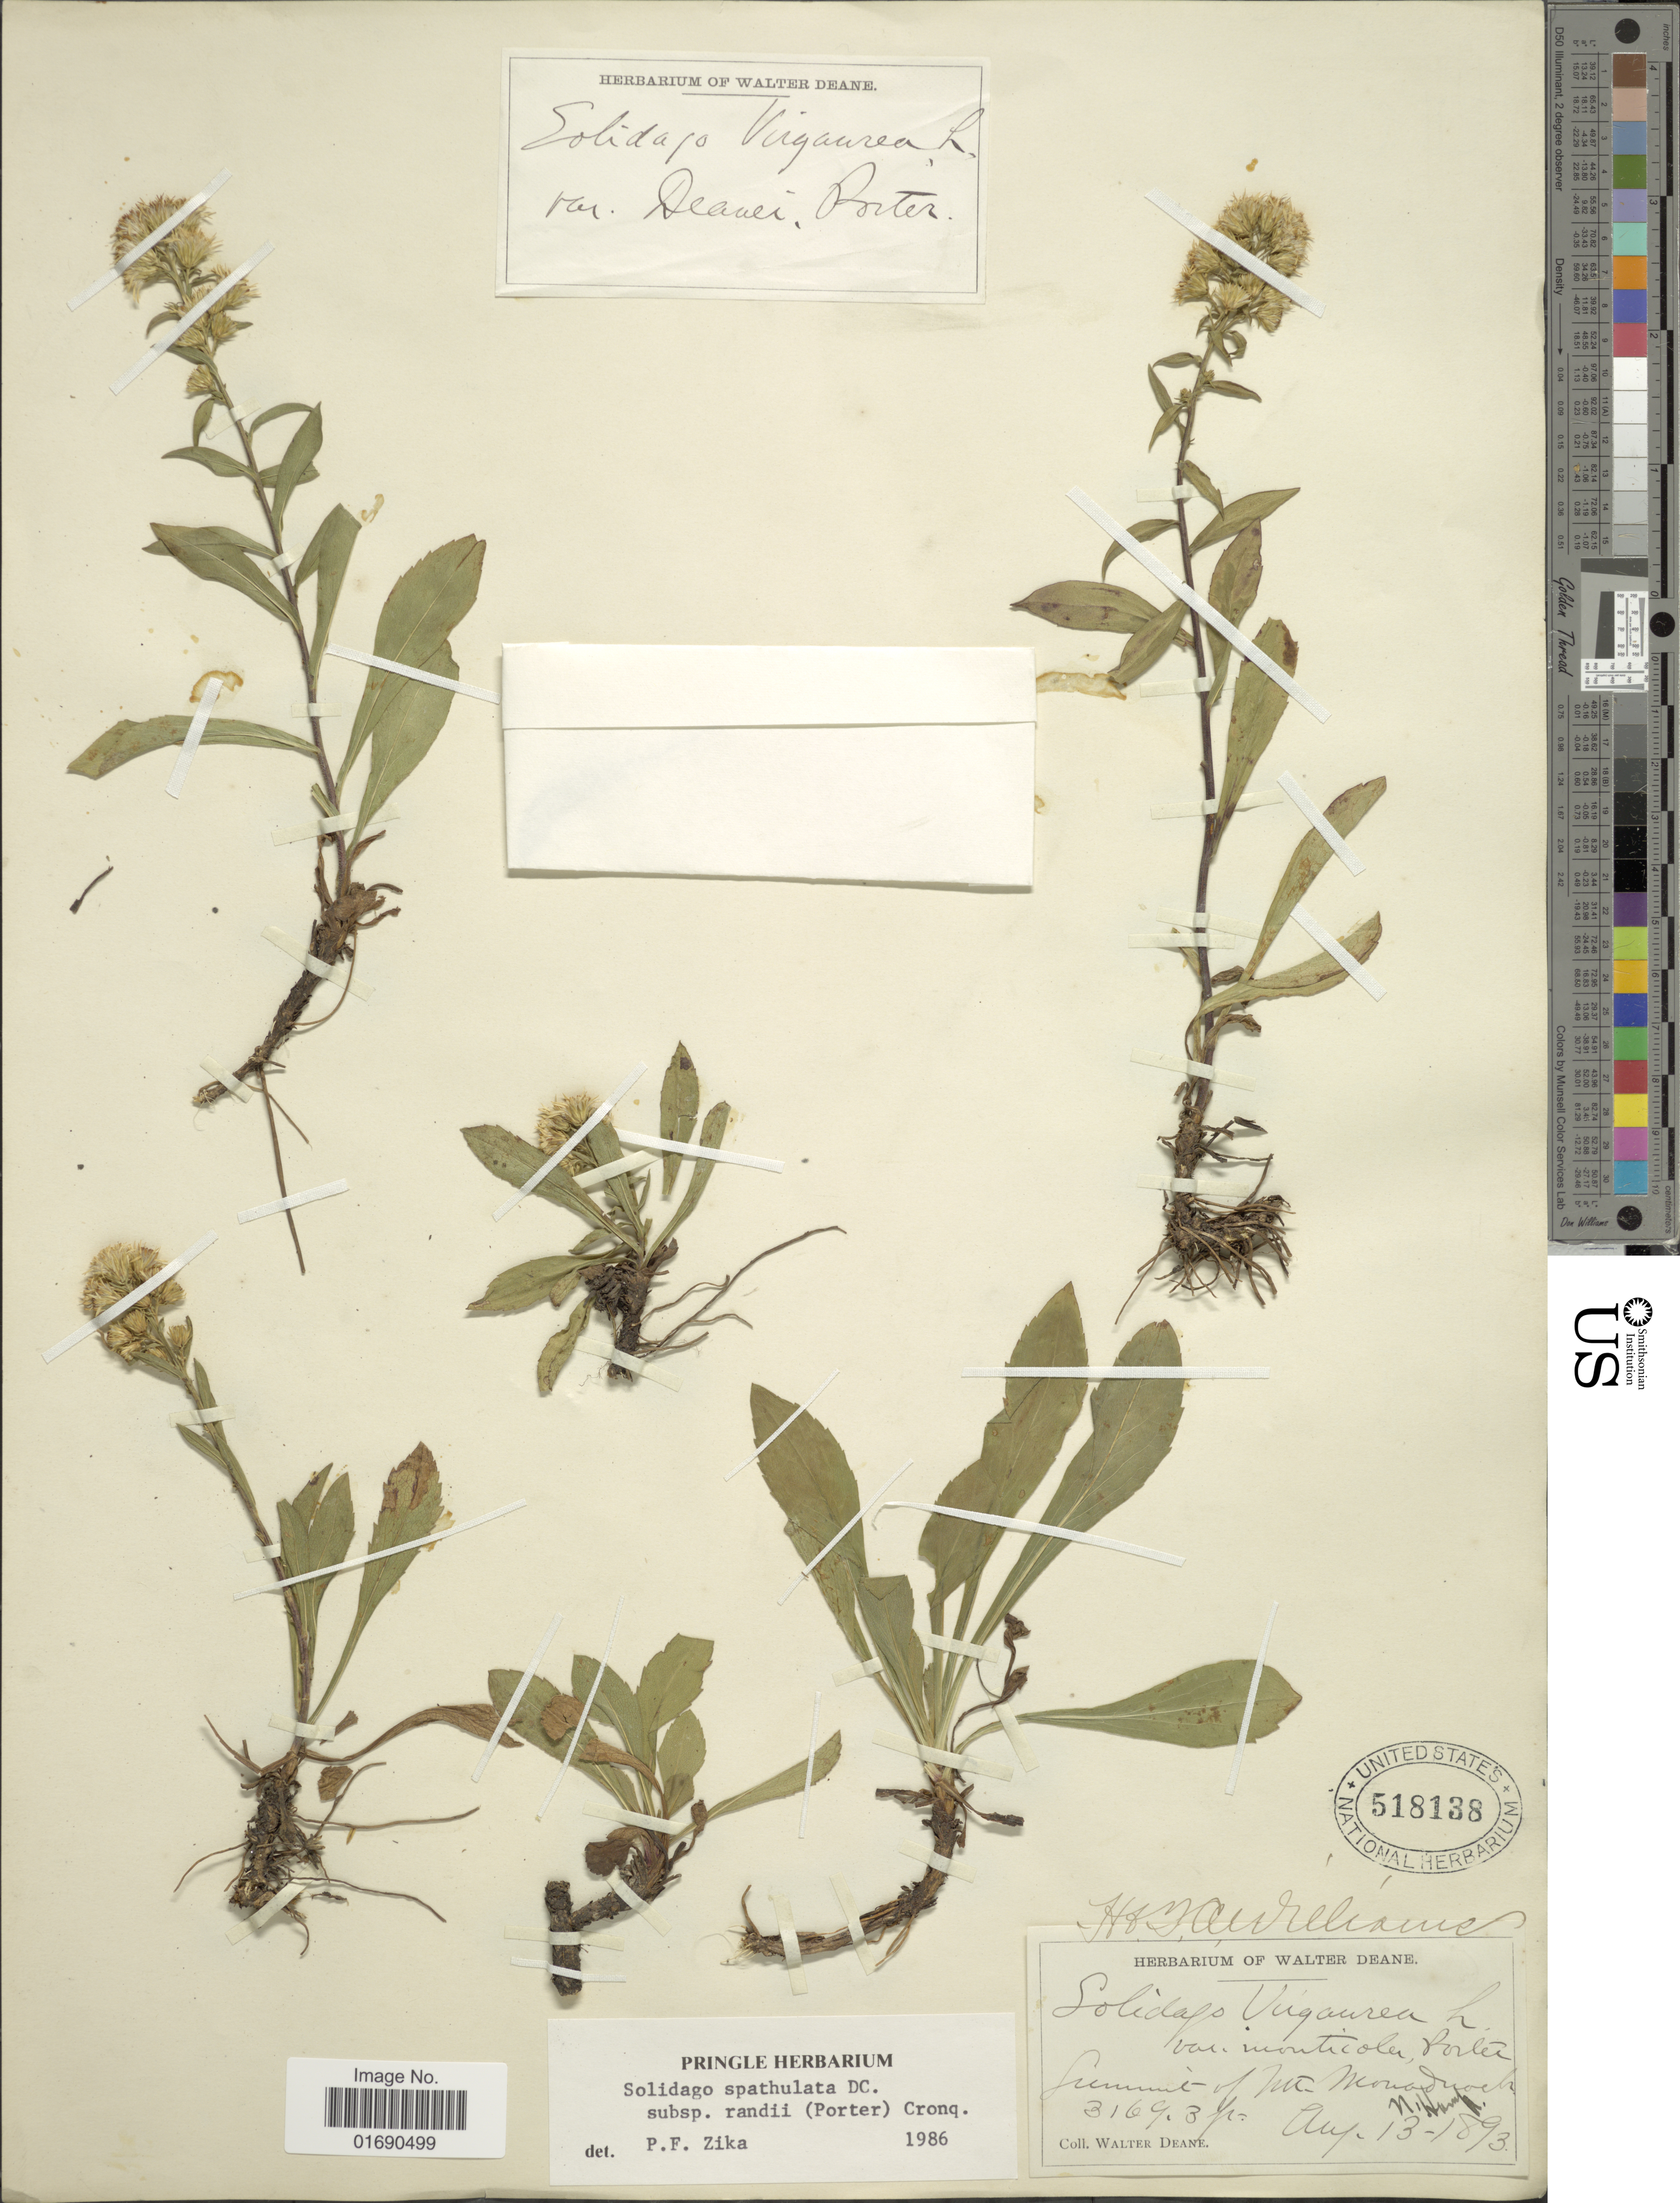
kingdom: Plantae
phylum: Tracheophyta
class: Magnoliopsida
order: Asterales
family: Asteraceae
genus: Solidago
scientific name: Solidago randii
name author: (Porter) Britton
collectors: W. Deane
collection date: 1893-08-13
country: United States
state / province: New Hampshire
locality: Summit of Mt. Monadrock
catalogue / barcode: US 518138